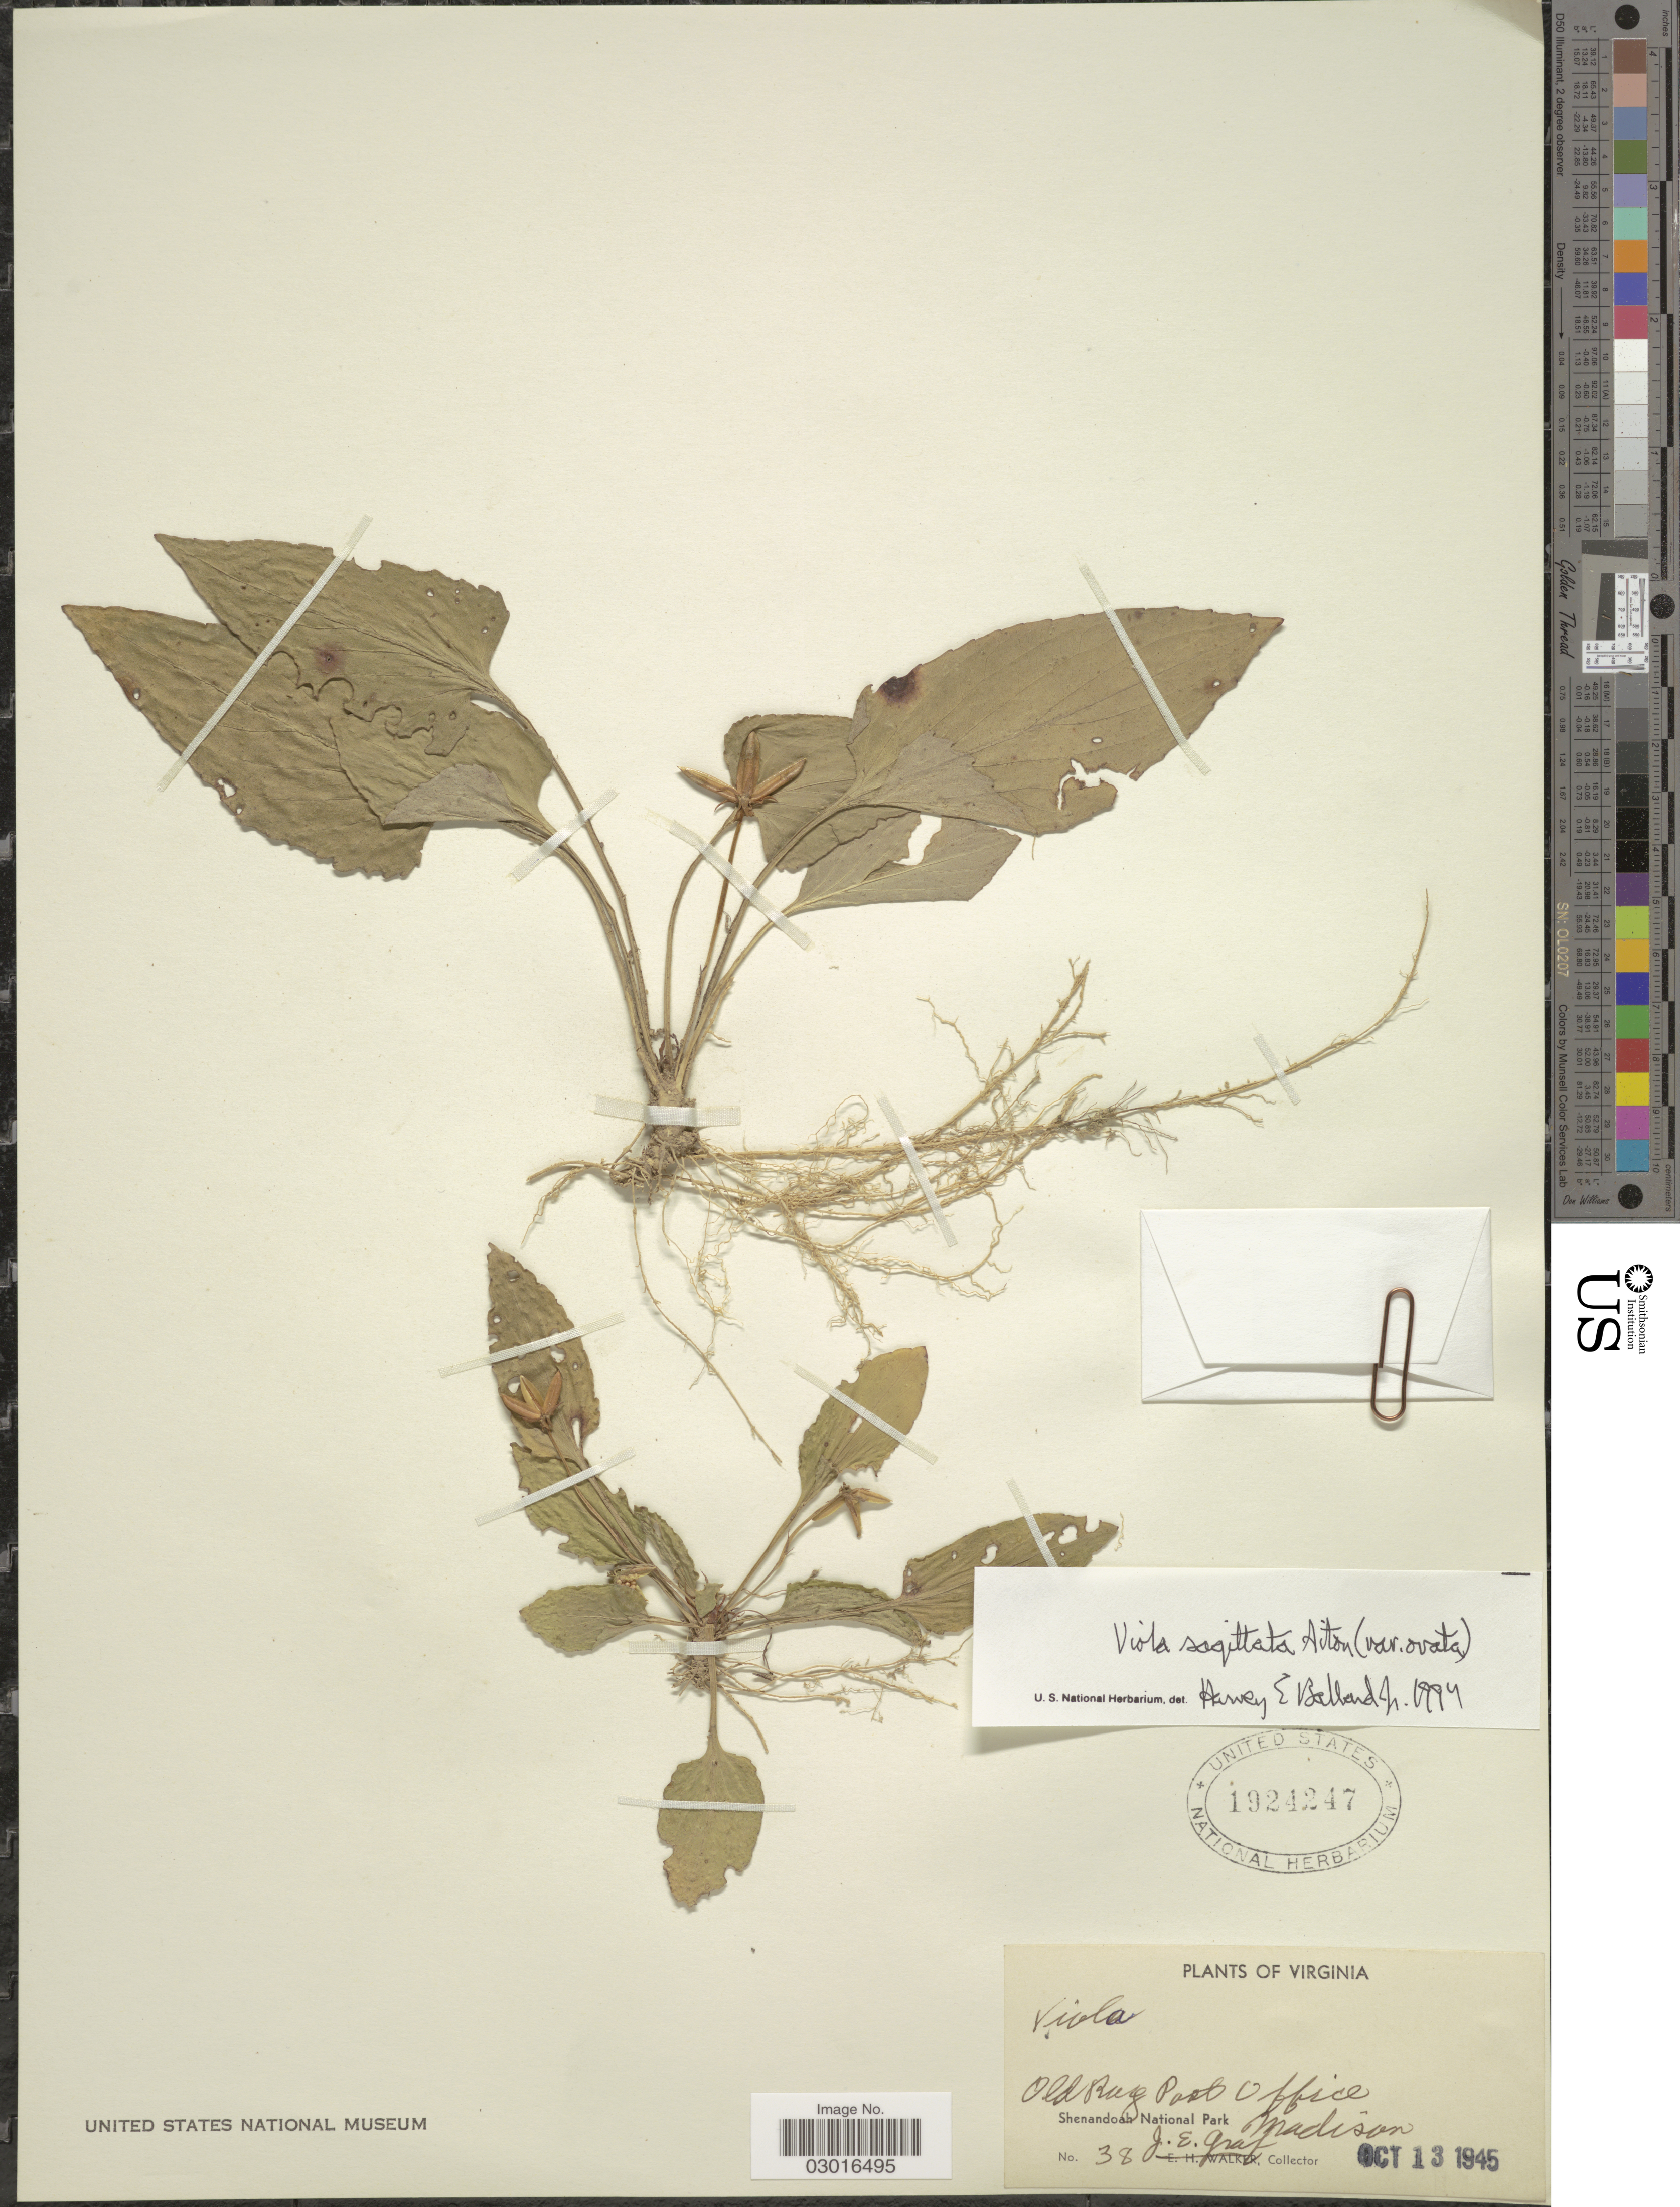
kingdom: Plantae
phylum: Tracheophyta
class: Magnoliopsida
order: Malpighiales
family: Violaceae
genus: Viola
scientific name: Viola sagittata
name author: Aiton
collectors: J. Graf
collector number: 38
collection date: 1945-10-13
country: United States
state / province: Virginia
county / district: Madison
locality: Old Rag Post Office Madison. Shenandoah National Park.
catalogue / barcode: US 1924247